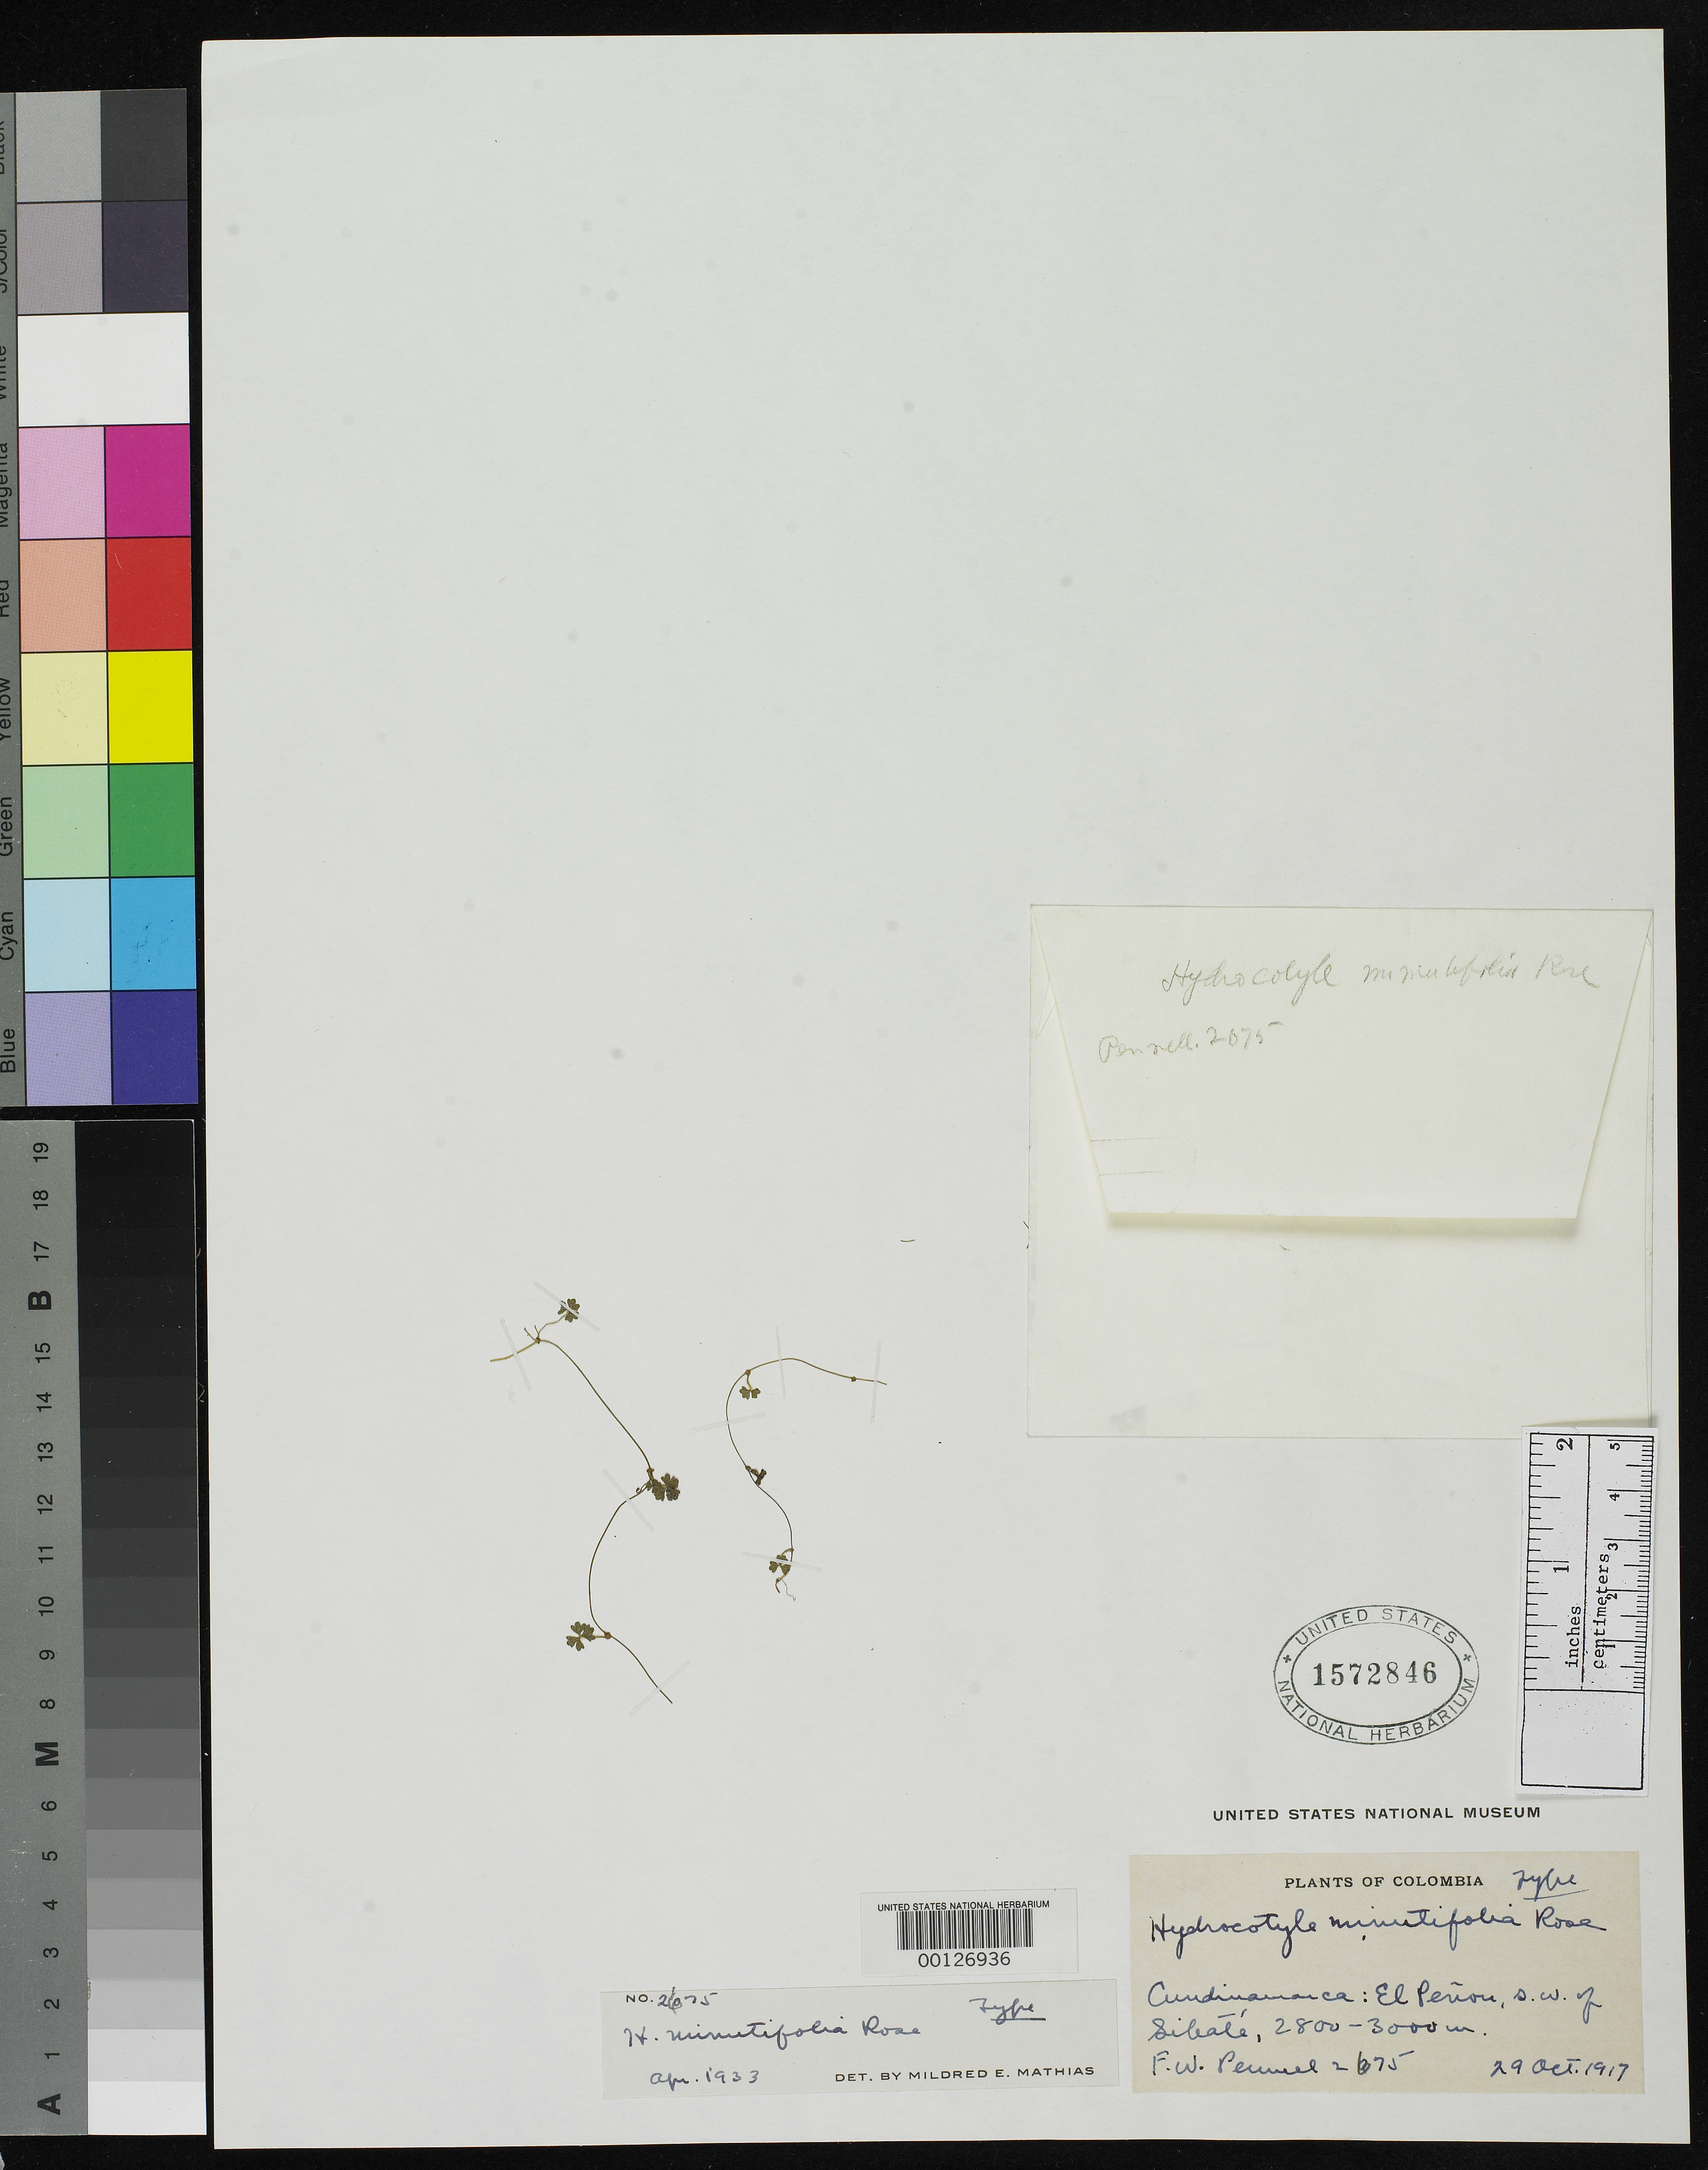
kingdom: Plantae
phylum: Tracheophyta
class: Magnoliopsida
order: Apiales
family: Araliaceae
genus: Hydrocotyle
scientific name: Hydrocotyle minutifolia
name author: Rose ex Mathias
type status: Holotype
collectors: F. W. Pennell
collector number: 2675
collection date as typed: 29 Oct 1917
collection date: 1917-10-29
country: Colombia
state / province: Cundinamarca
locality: El Penon, SW of Sibata.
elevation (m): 2800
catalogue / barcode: US 1572846